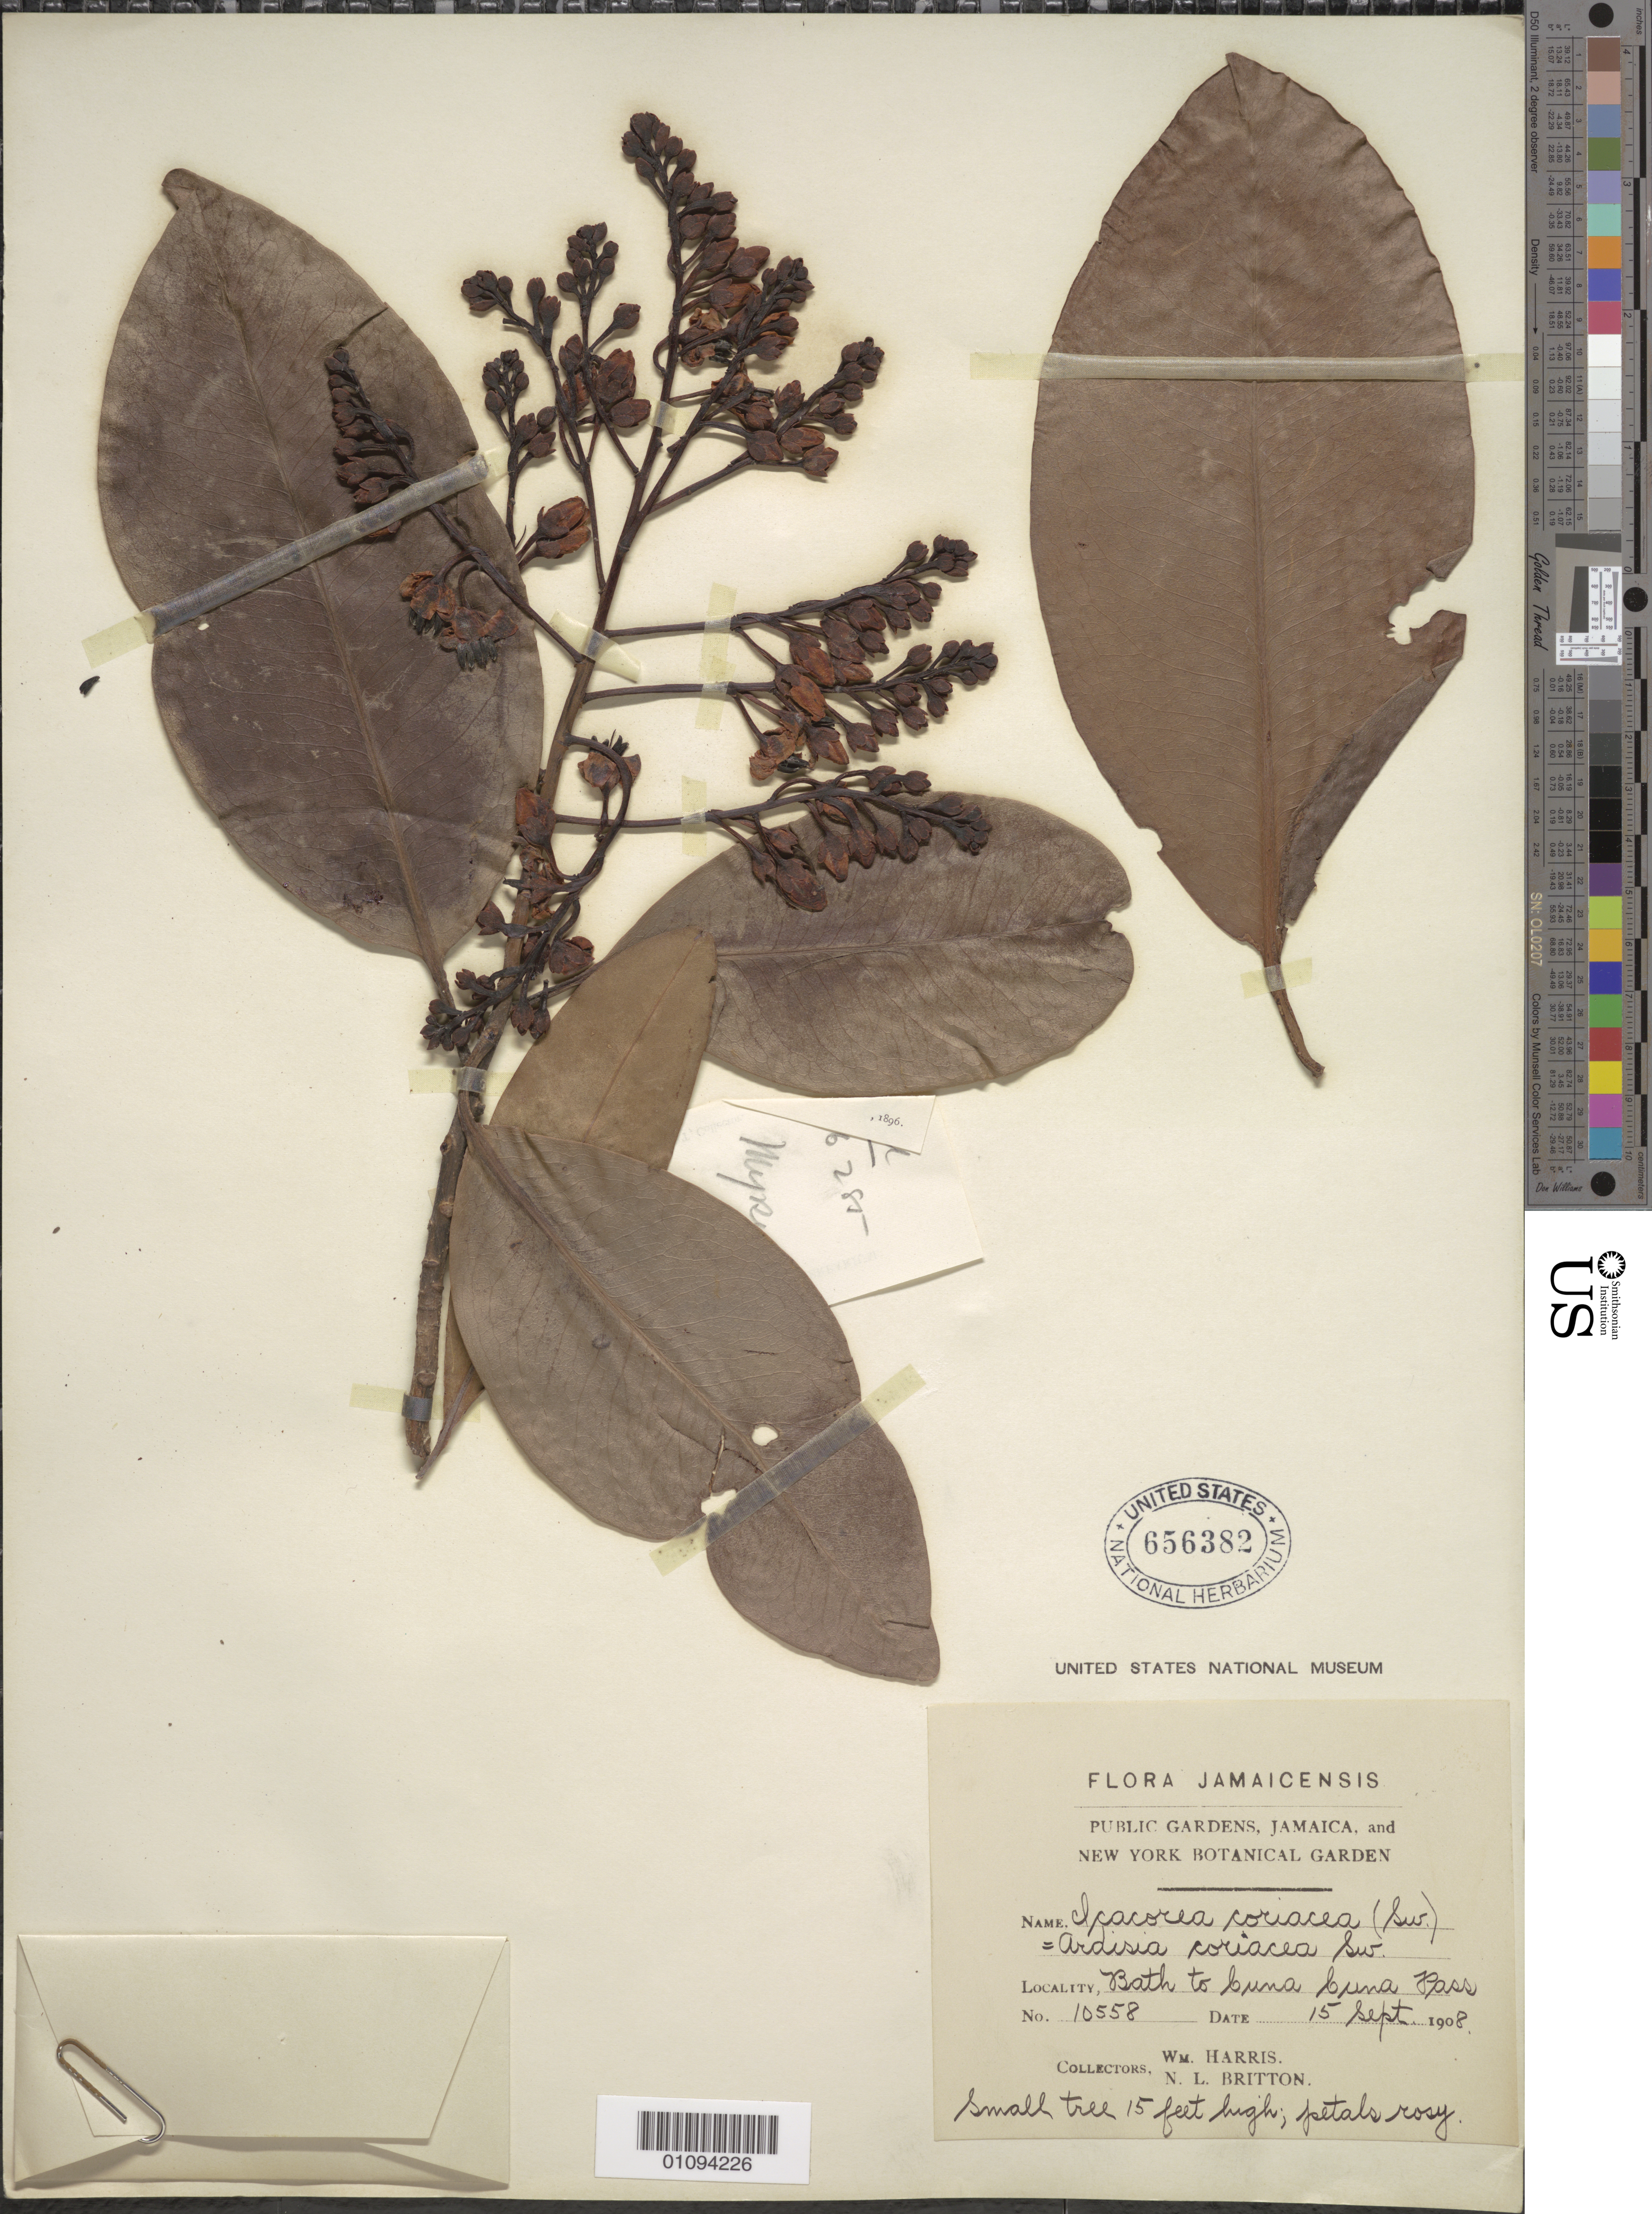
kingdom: Plantae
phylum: Tracheophyta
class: Magnoliopsida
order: Ericales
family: Primulaceae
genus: Ardisia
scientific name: Ardisia obovata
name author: Desv. ex Ham.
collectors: W. Harris & N. Britton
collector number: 10558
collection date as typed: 15 Sep 1908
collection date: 1908-09-15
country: Jamaica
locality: Bath to Luna, Luna Pass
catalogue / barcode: US 656382